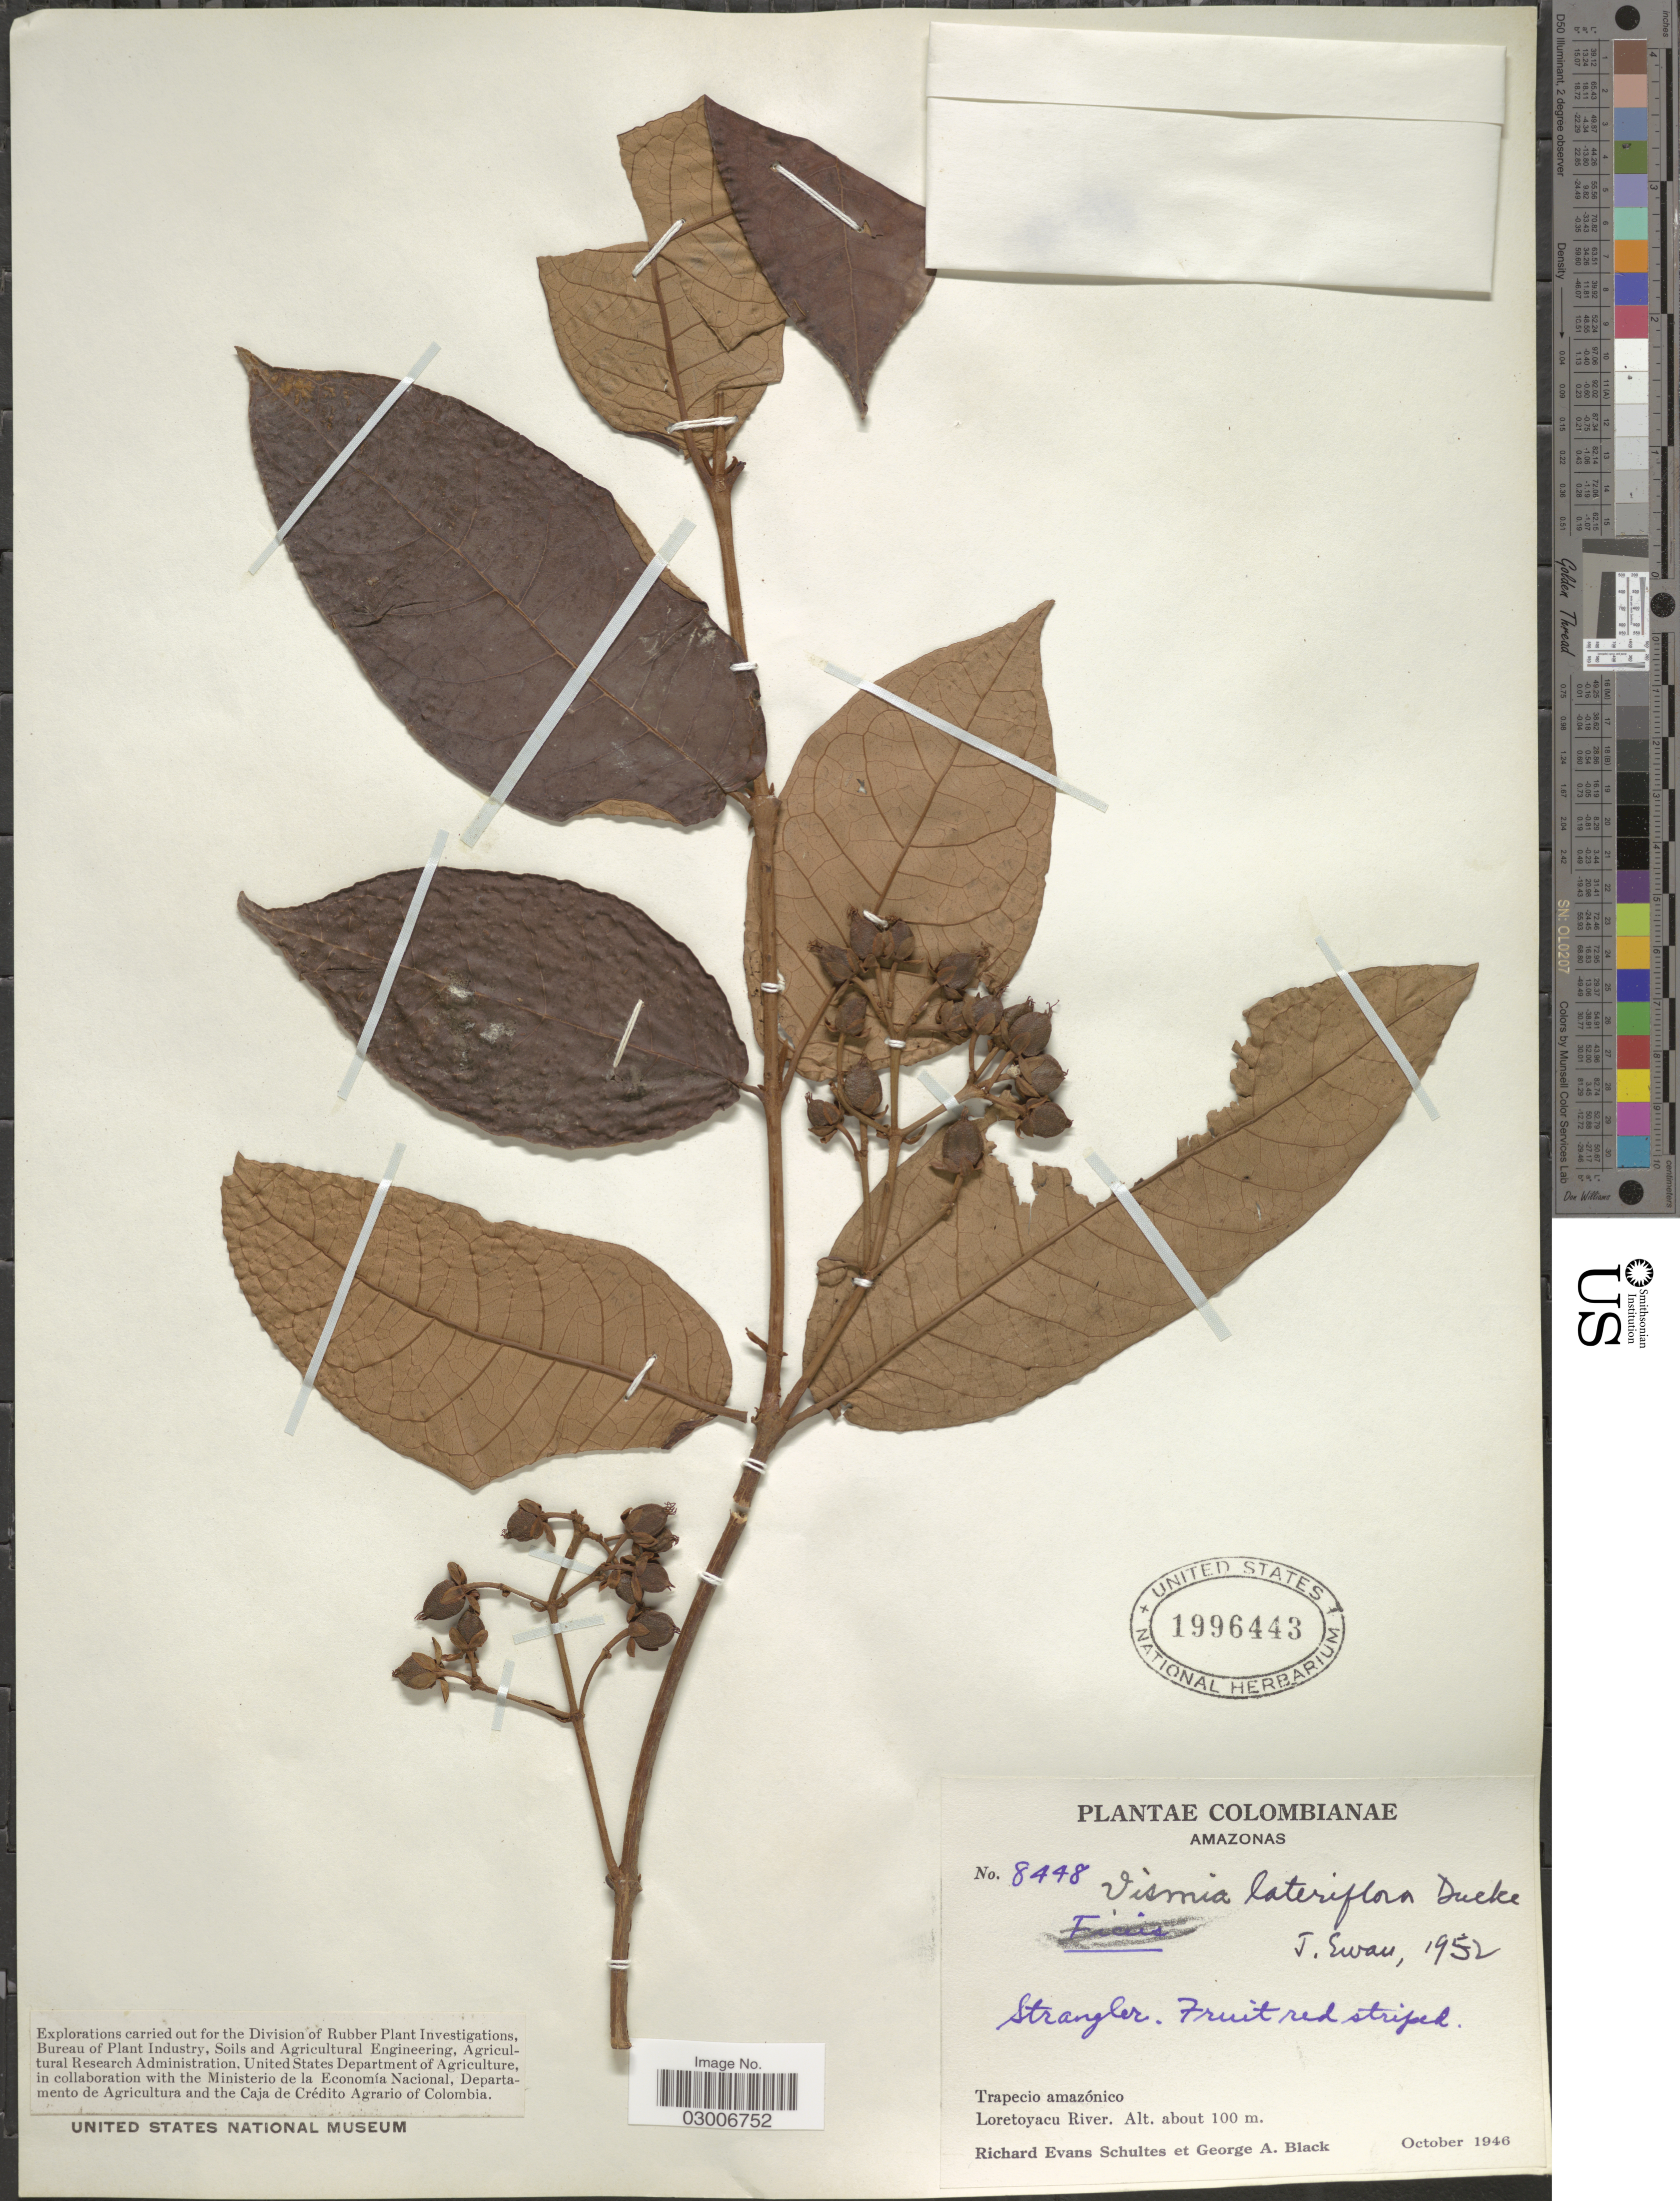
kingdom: Plantae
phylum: Tracheophyta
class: Magnoliopsida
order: Malpighiales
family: Hypericaceae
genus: Vismia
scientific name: Vismia lateriflora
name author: Ducke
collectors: R. E. Schultes & G. A. Black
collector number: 8448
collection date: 1946-10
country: Colombia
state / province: Amazônas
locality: Trapecio amazónico, Loretoyacu River.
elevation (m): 100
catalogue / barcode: US 1996443